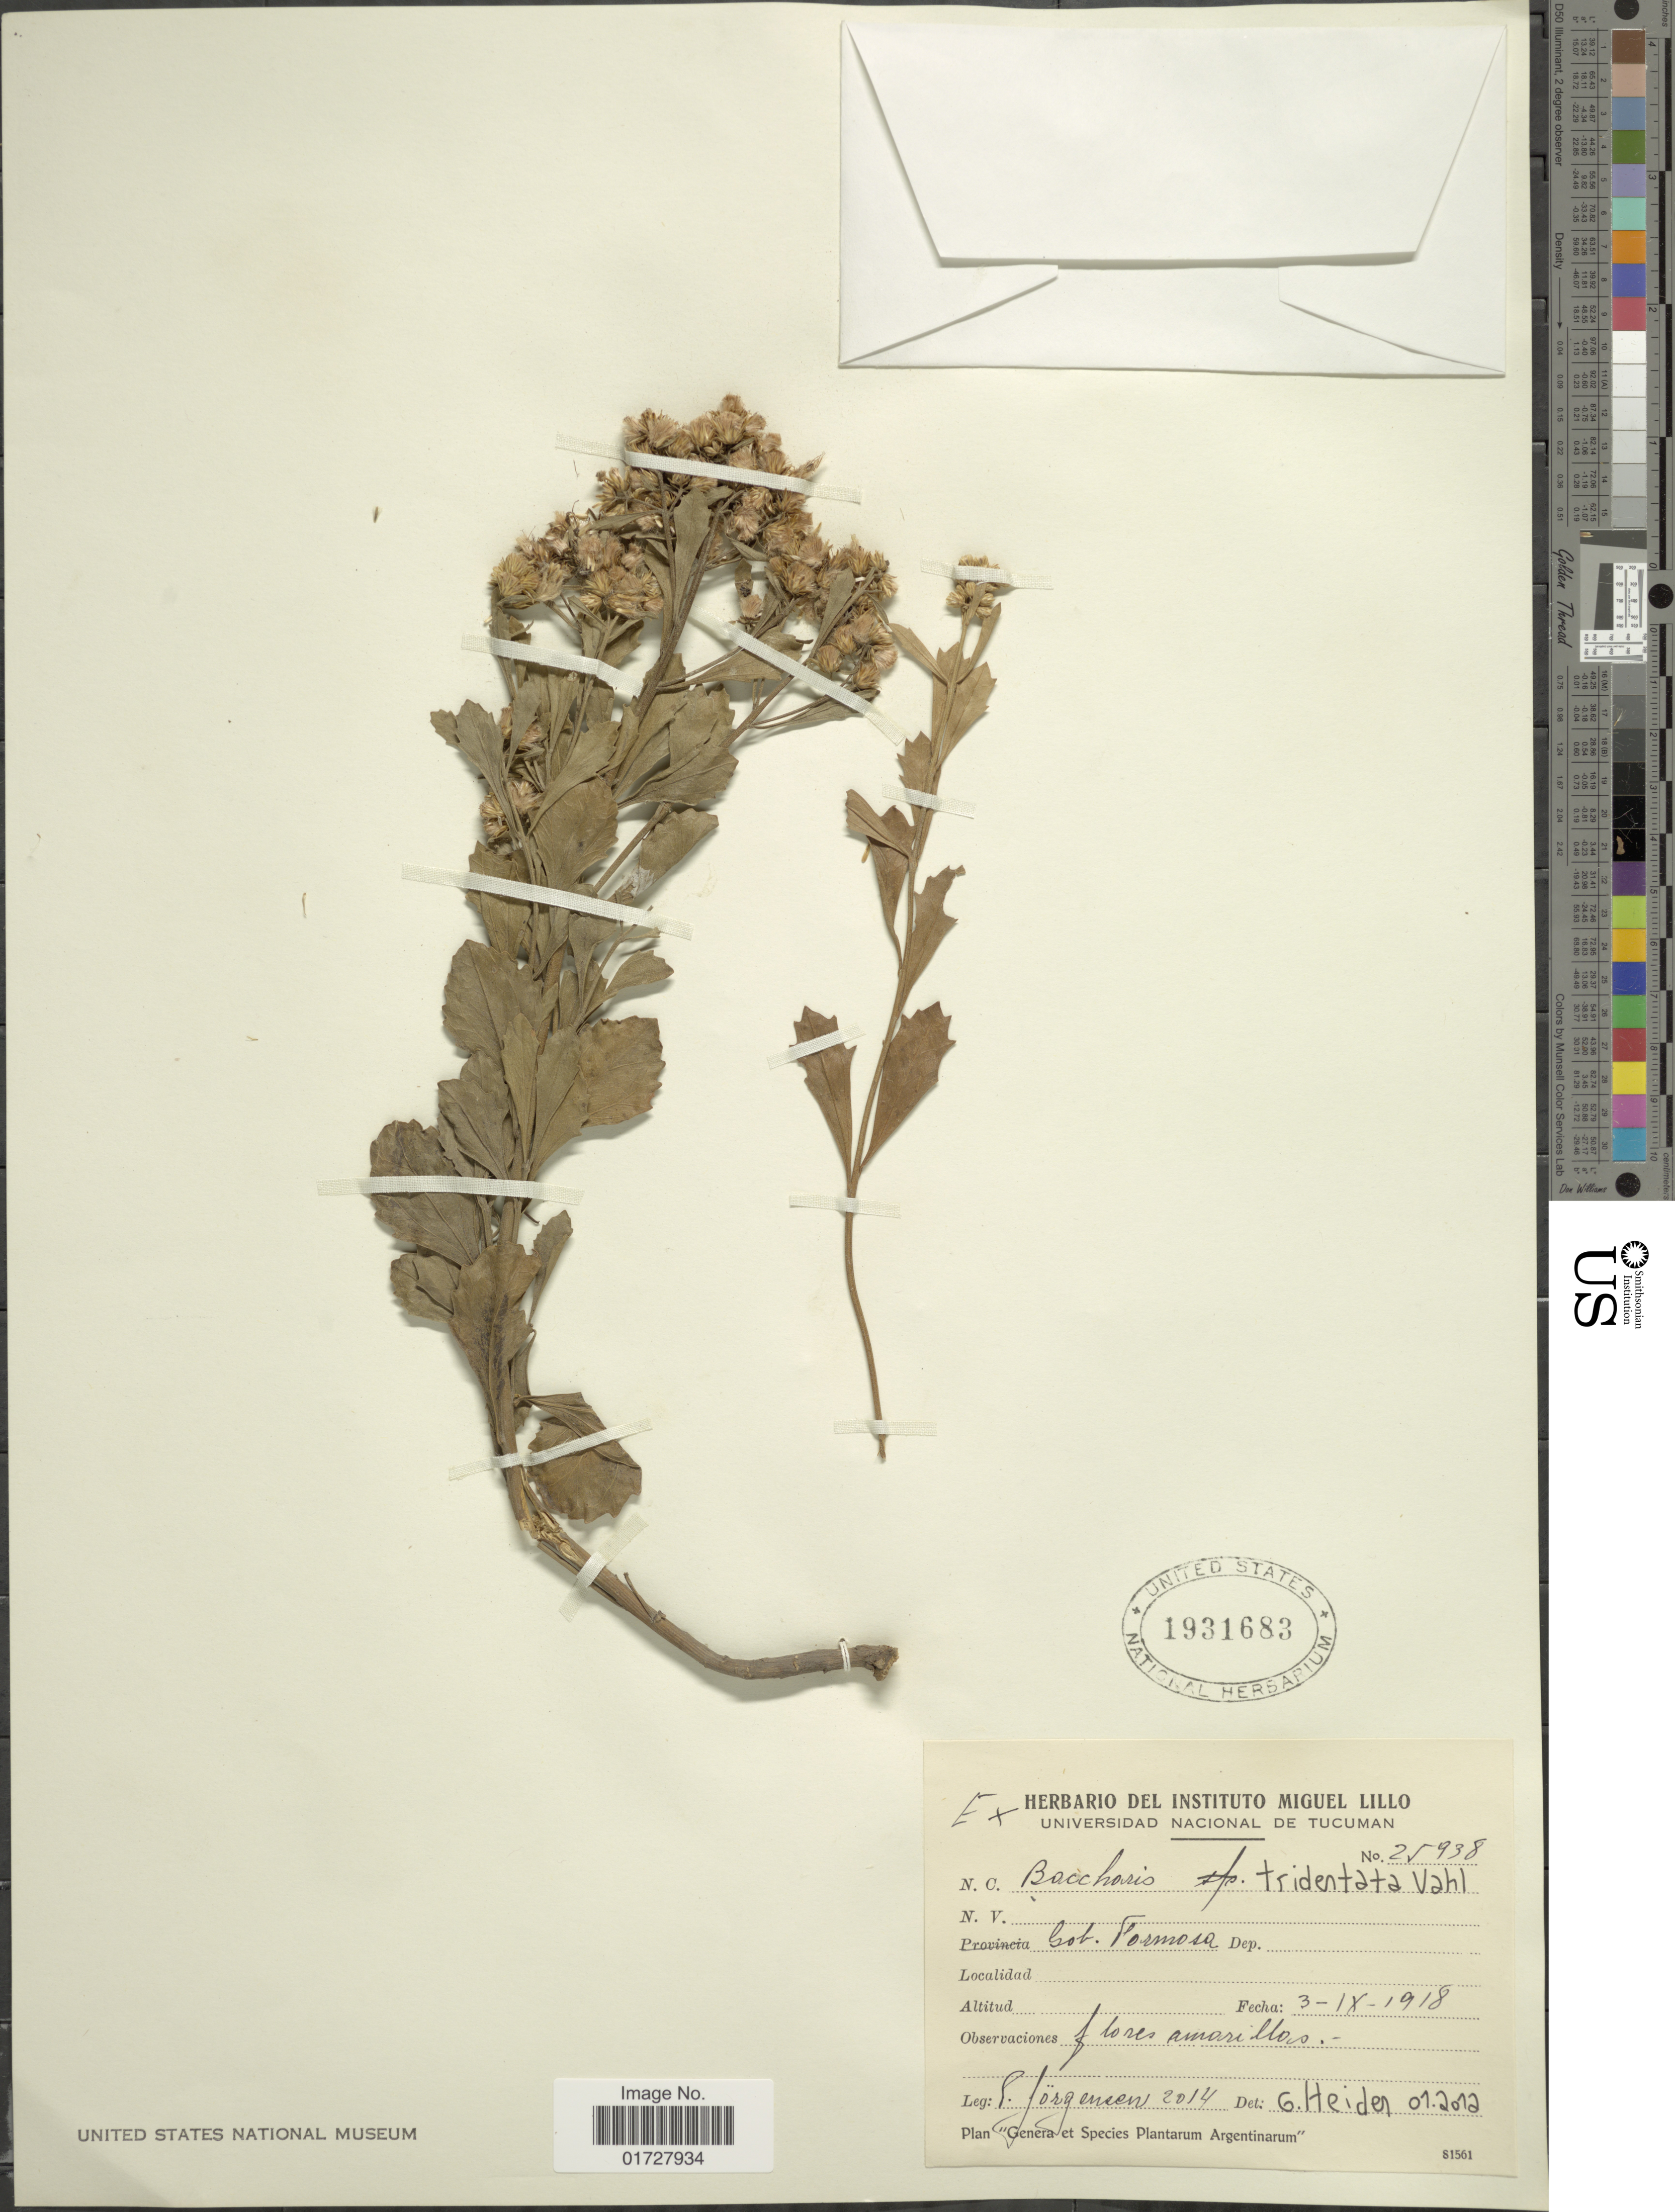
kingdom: Plantae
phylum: Tracheophyta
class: Magnoliopsida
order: Asterales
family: Asteraceae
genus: Baccharis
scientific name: Baccharis tridentata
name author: Vahl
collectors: P. Jörgensen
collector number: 2014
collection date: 1918-09-03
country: Argentina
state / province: Formosa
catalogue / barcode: US 1931683